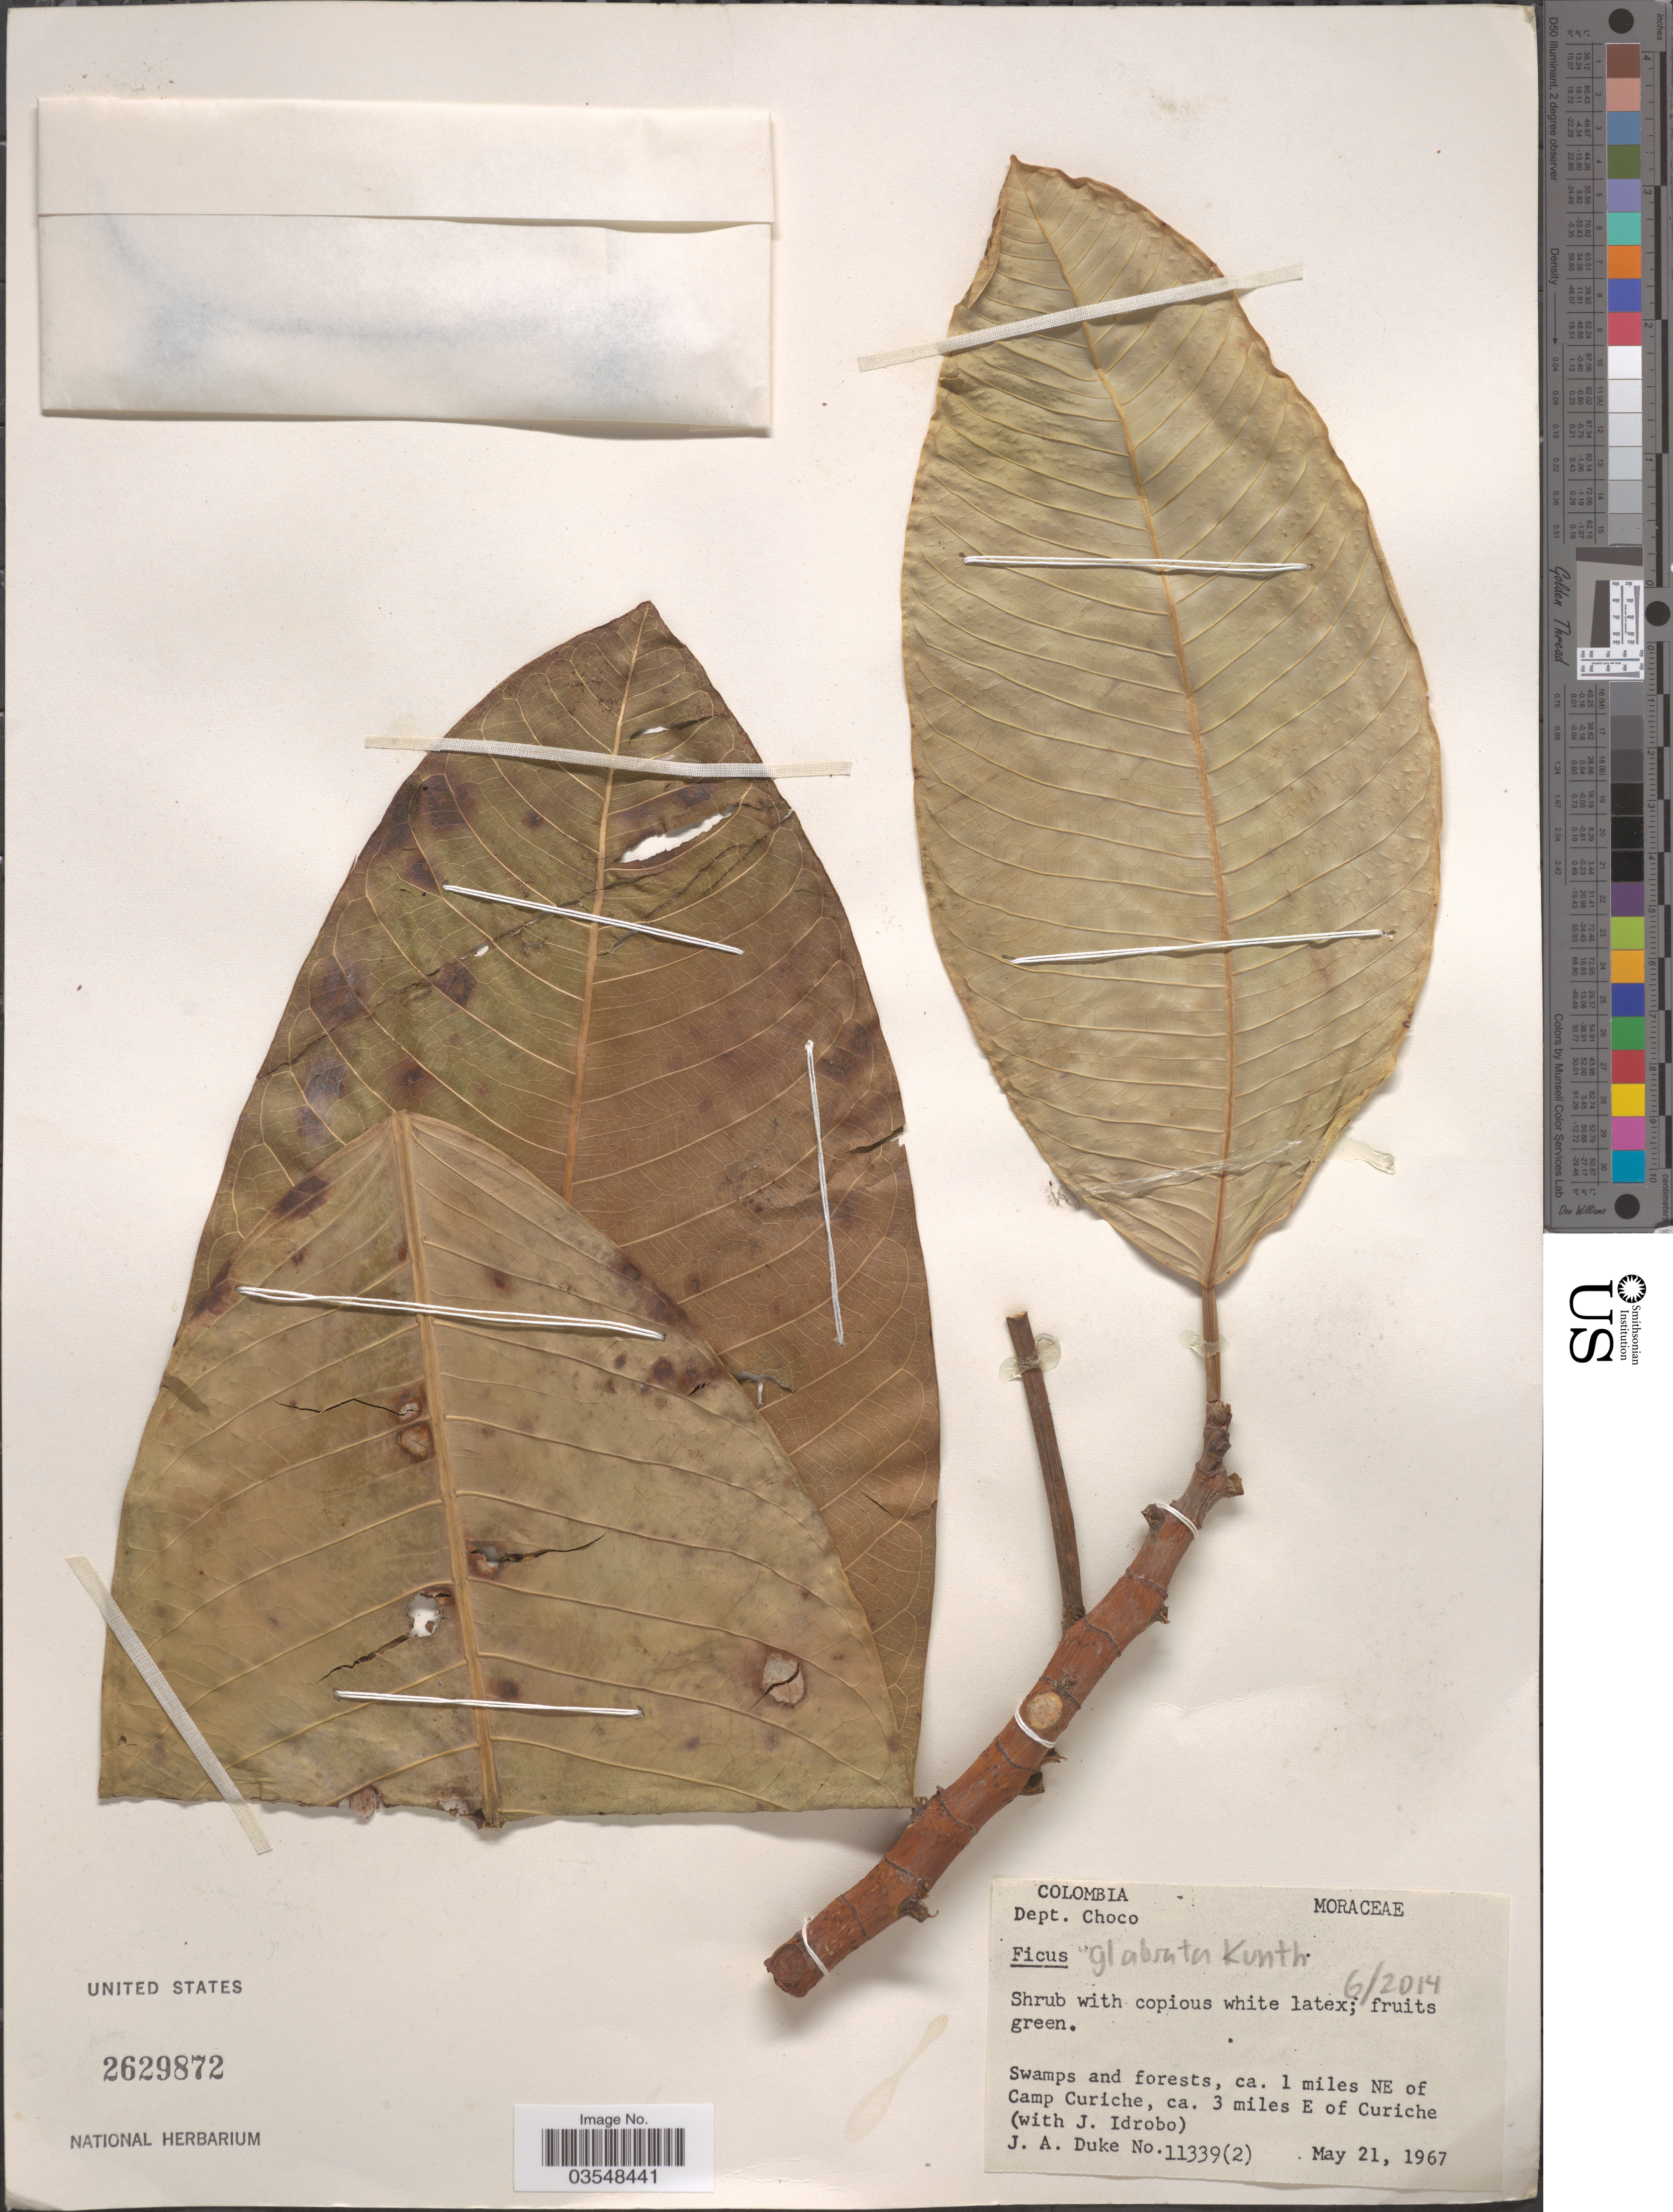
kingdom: Plantae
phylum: Tracheophyta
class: Magnoliopsida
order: Rosales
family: Moraceae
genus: Ficus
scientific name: Ficus glabrata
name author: Kunth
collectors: J. A. Duke & J. M. Idrobo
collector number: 11339(2)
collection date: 1967-05-21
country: Colombia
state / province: Chocó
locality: Dept. Choco. Swamps and forests, ca. 1 miles NE of Camp Curiche, ca. 3 miles E of Curiche.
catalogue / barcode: US 2629872